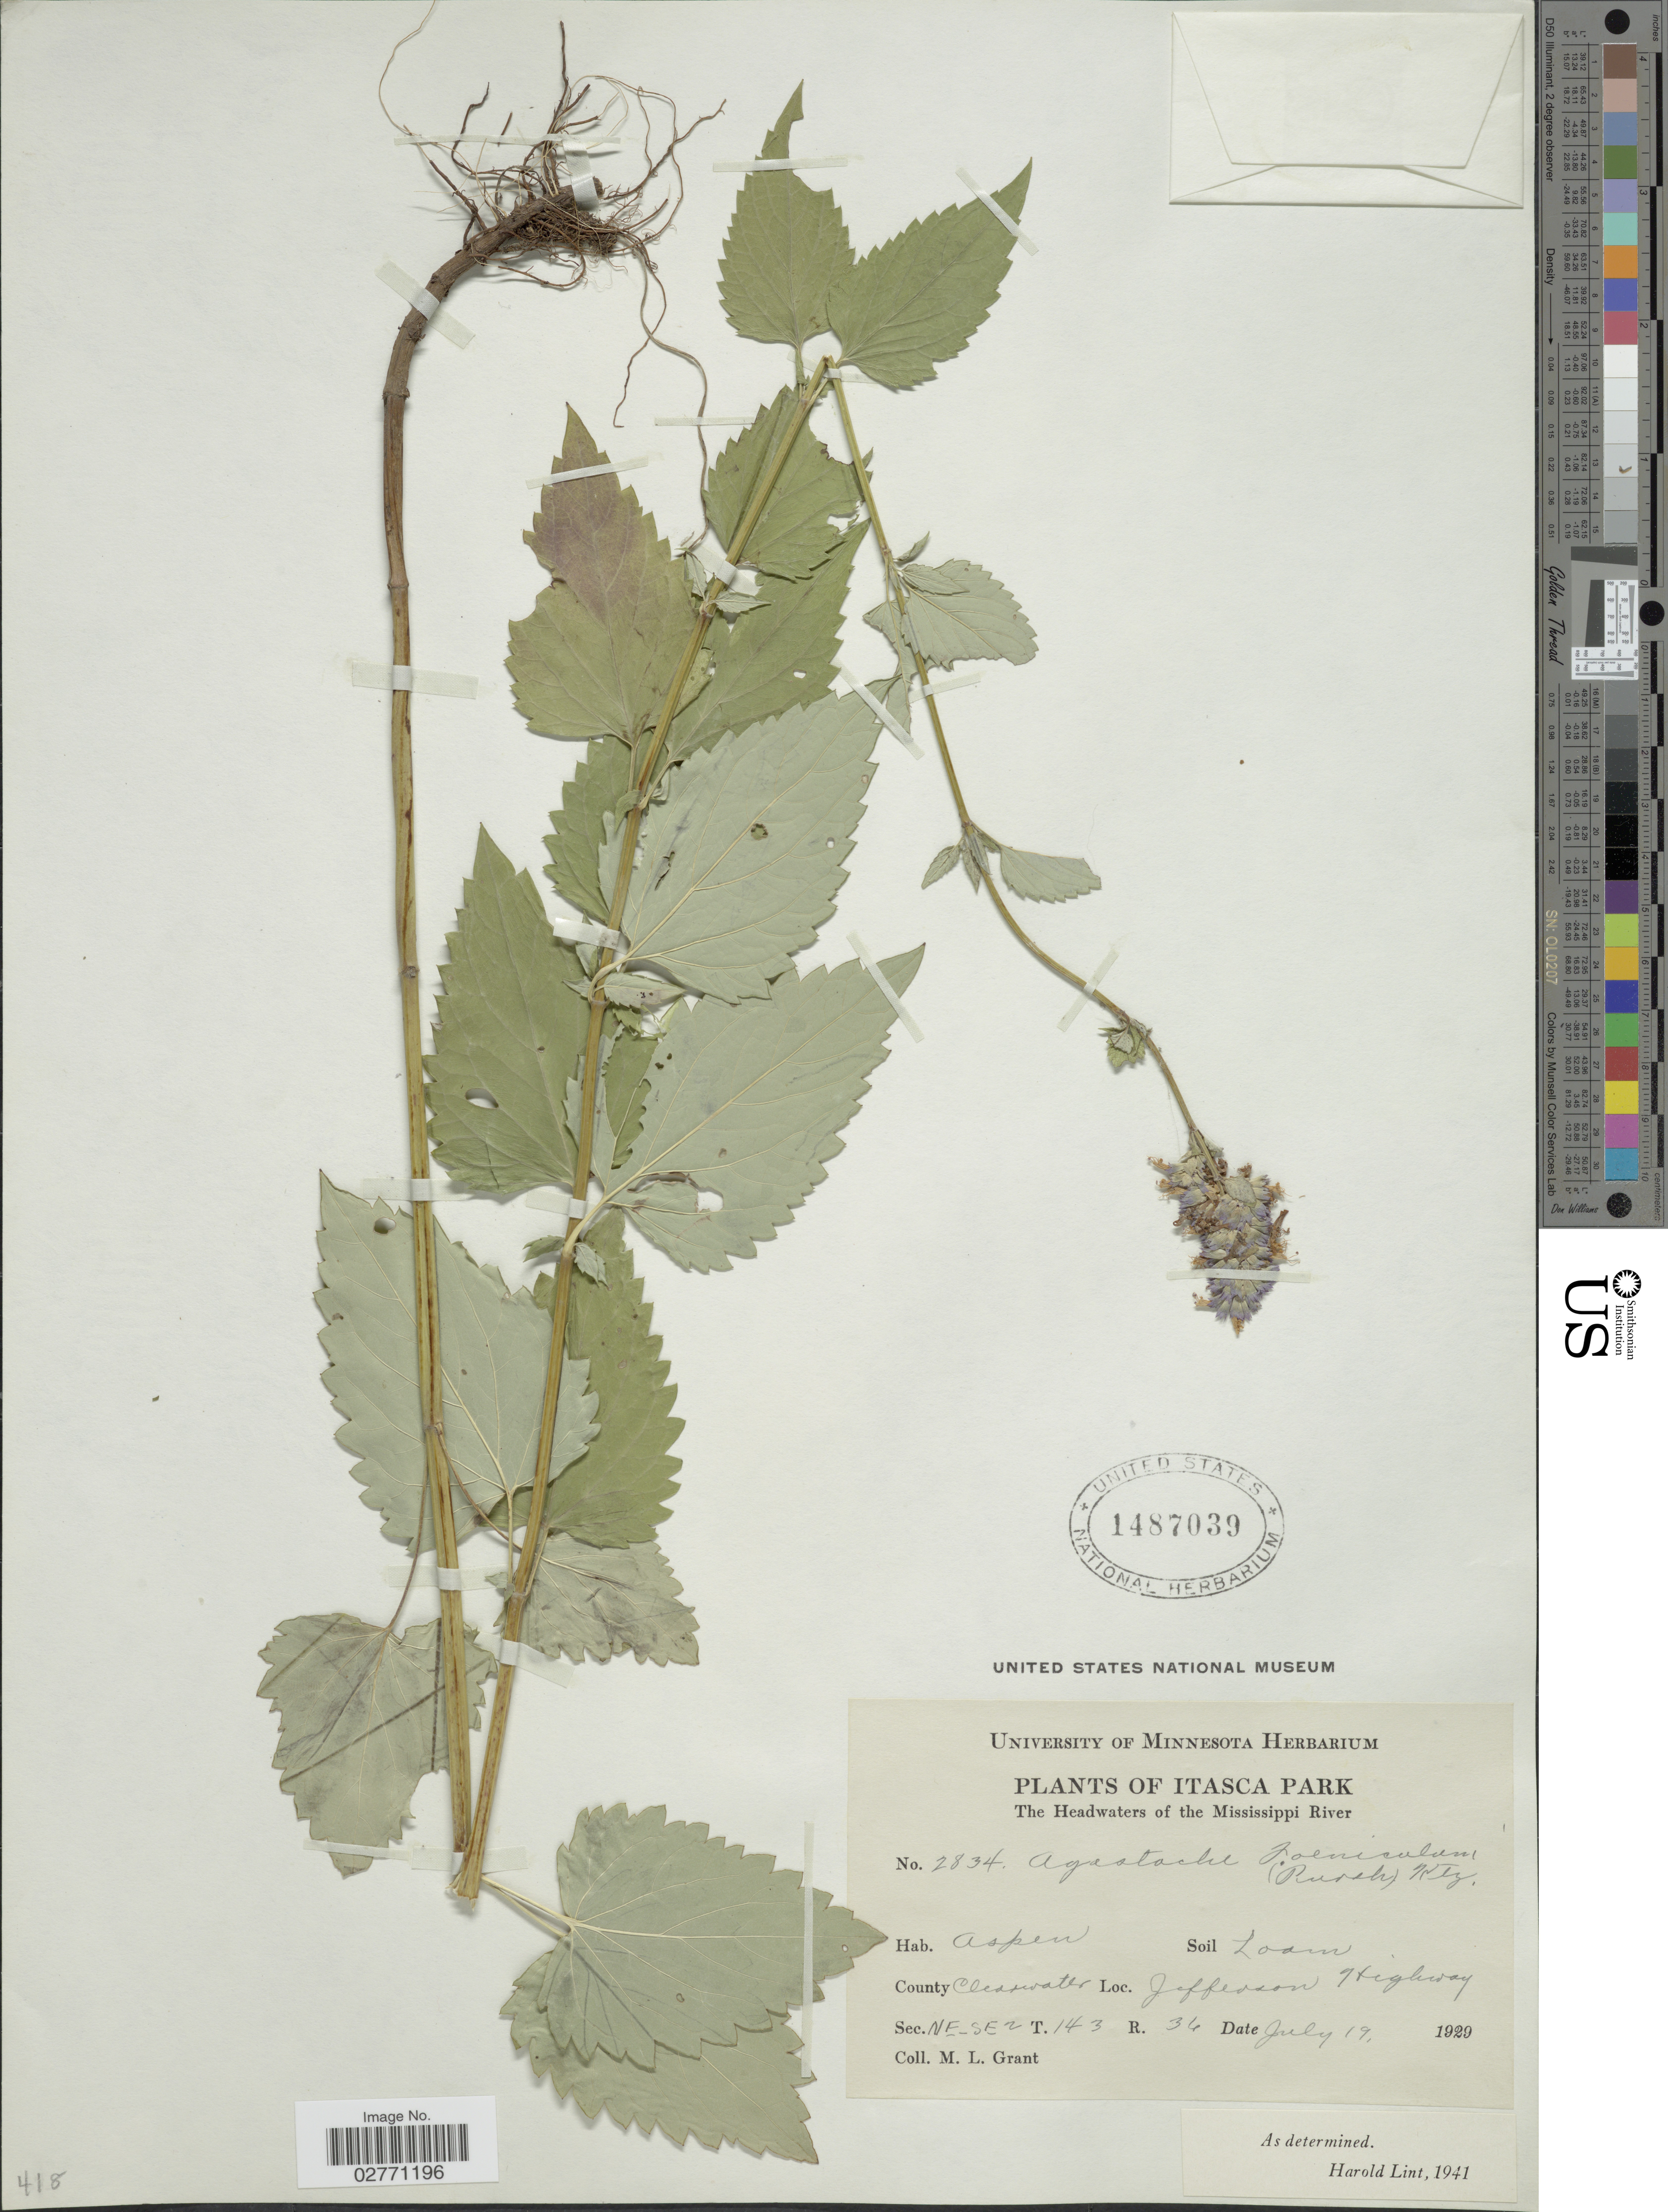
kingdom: Plantae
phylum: Tracheophyta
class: Magnoliopsida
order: Lamiales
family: Lamiaceae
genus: Agastache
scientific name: Agastache foeniculum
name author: (Pursh) Kuntze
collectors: M. L. Grant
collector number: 2834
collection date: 1929-07-19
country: United States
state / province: Minnesota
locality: Itasca Park. The Headwaters of the Mississippi River. Aspen. County Clearwater. Jefferson Highway. Sec. NE-SE 2 T. 143 R. 36.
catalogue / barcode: US 1487039